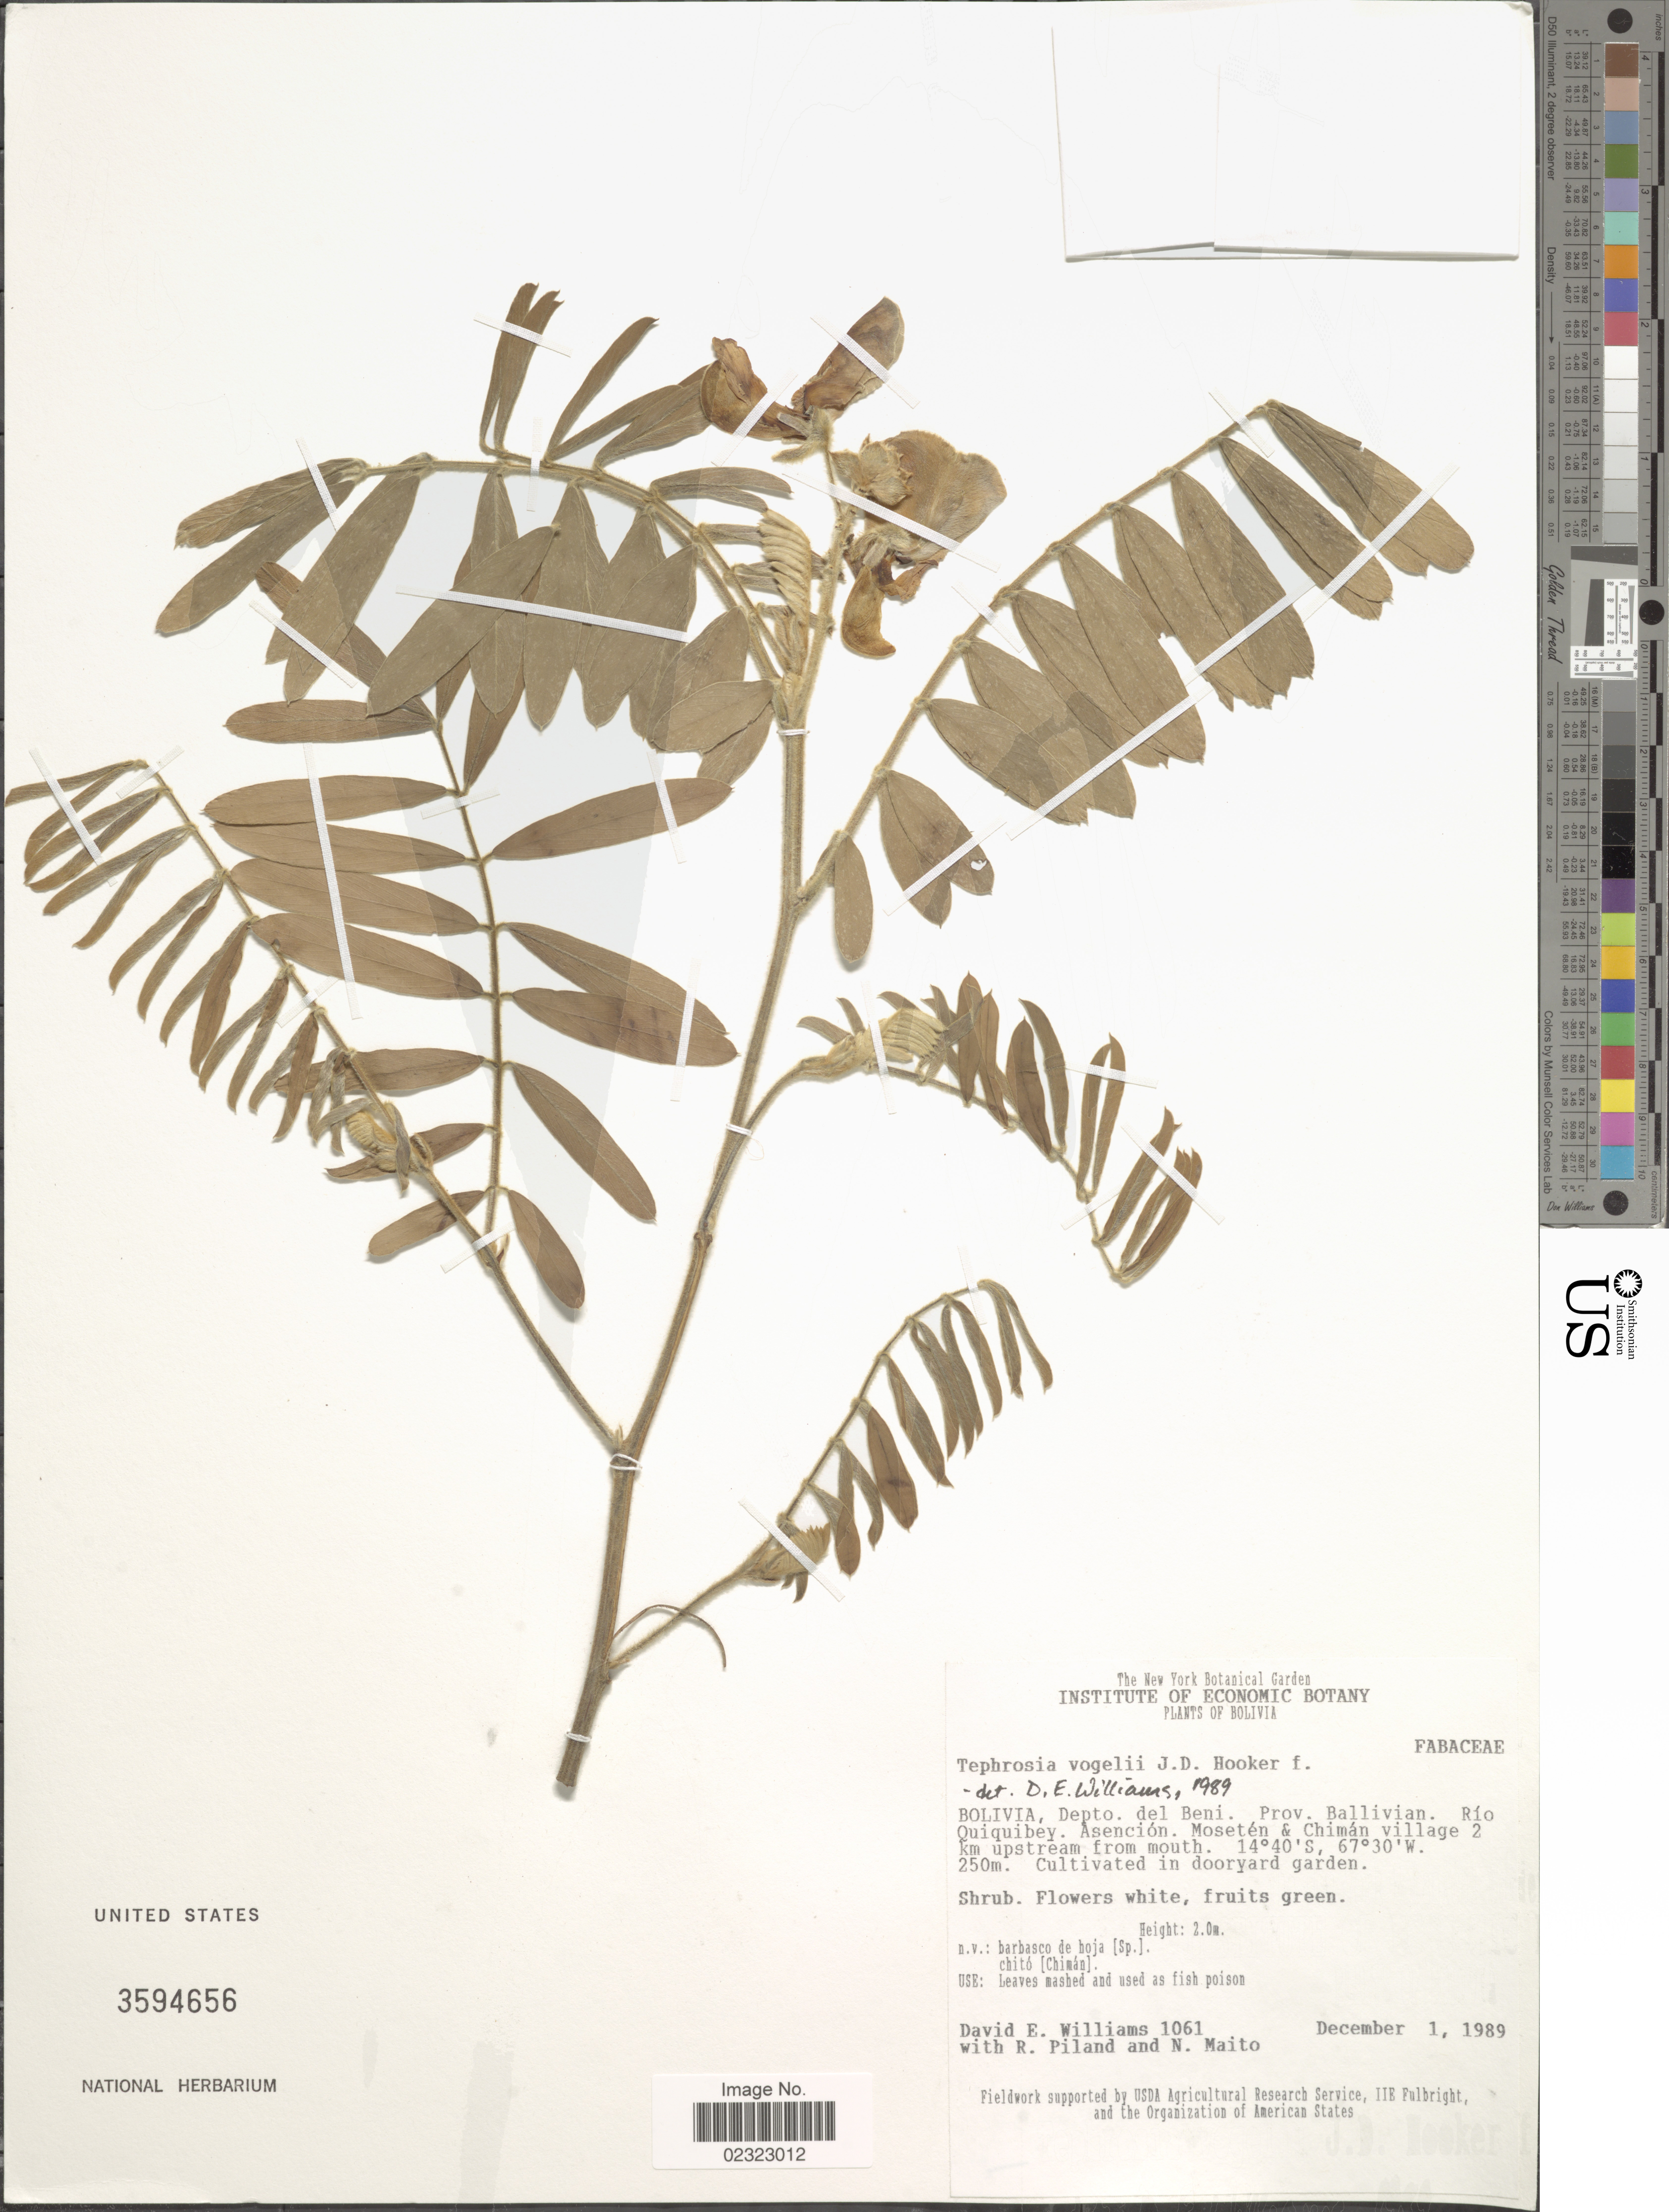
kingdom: Plantae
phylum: Tracheophyta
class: Magnoliopsida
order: Fabales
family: Fabaceae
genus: Tephrosia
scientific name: Tephrosia vogelii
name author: Hook. f.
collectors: D. E. Williams, R. Piland & N. Maito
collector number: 1061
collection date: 1989-02-01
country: Bolivia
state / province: Beni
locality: Bolivia, Depto, del Beni: Prov. Ballivan, Rio Quiquibey, Asencion, Moseto & Chiman village 2 km upstream from mouth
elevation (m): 250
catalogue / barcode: US 3594656